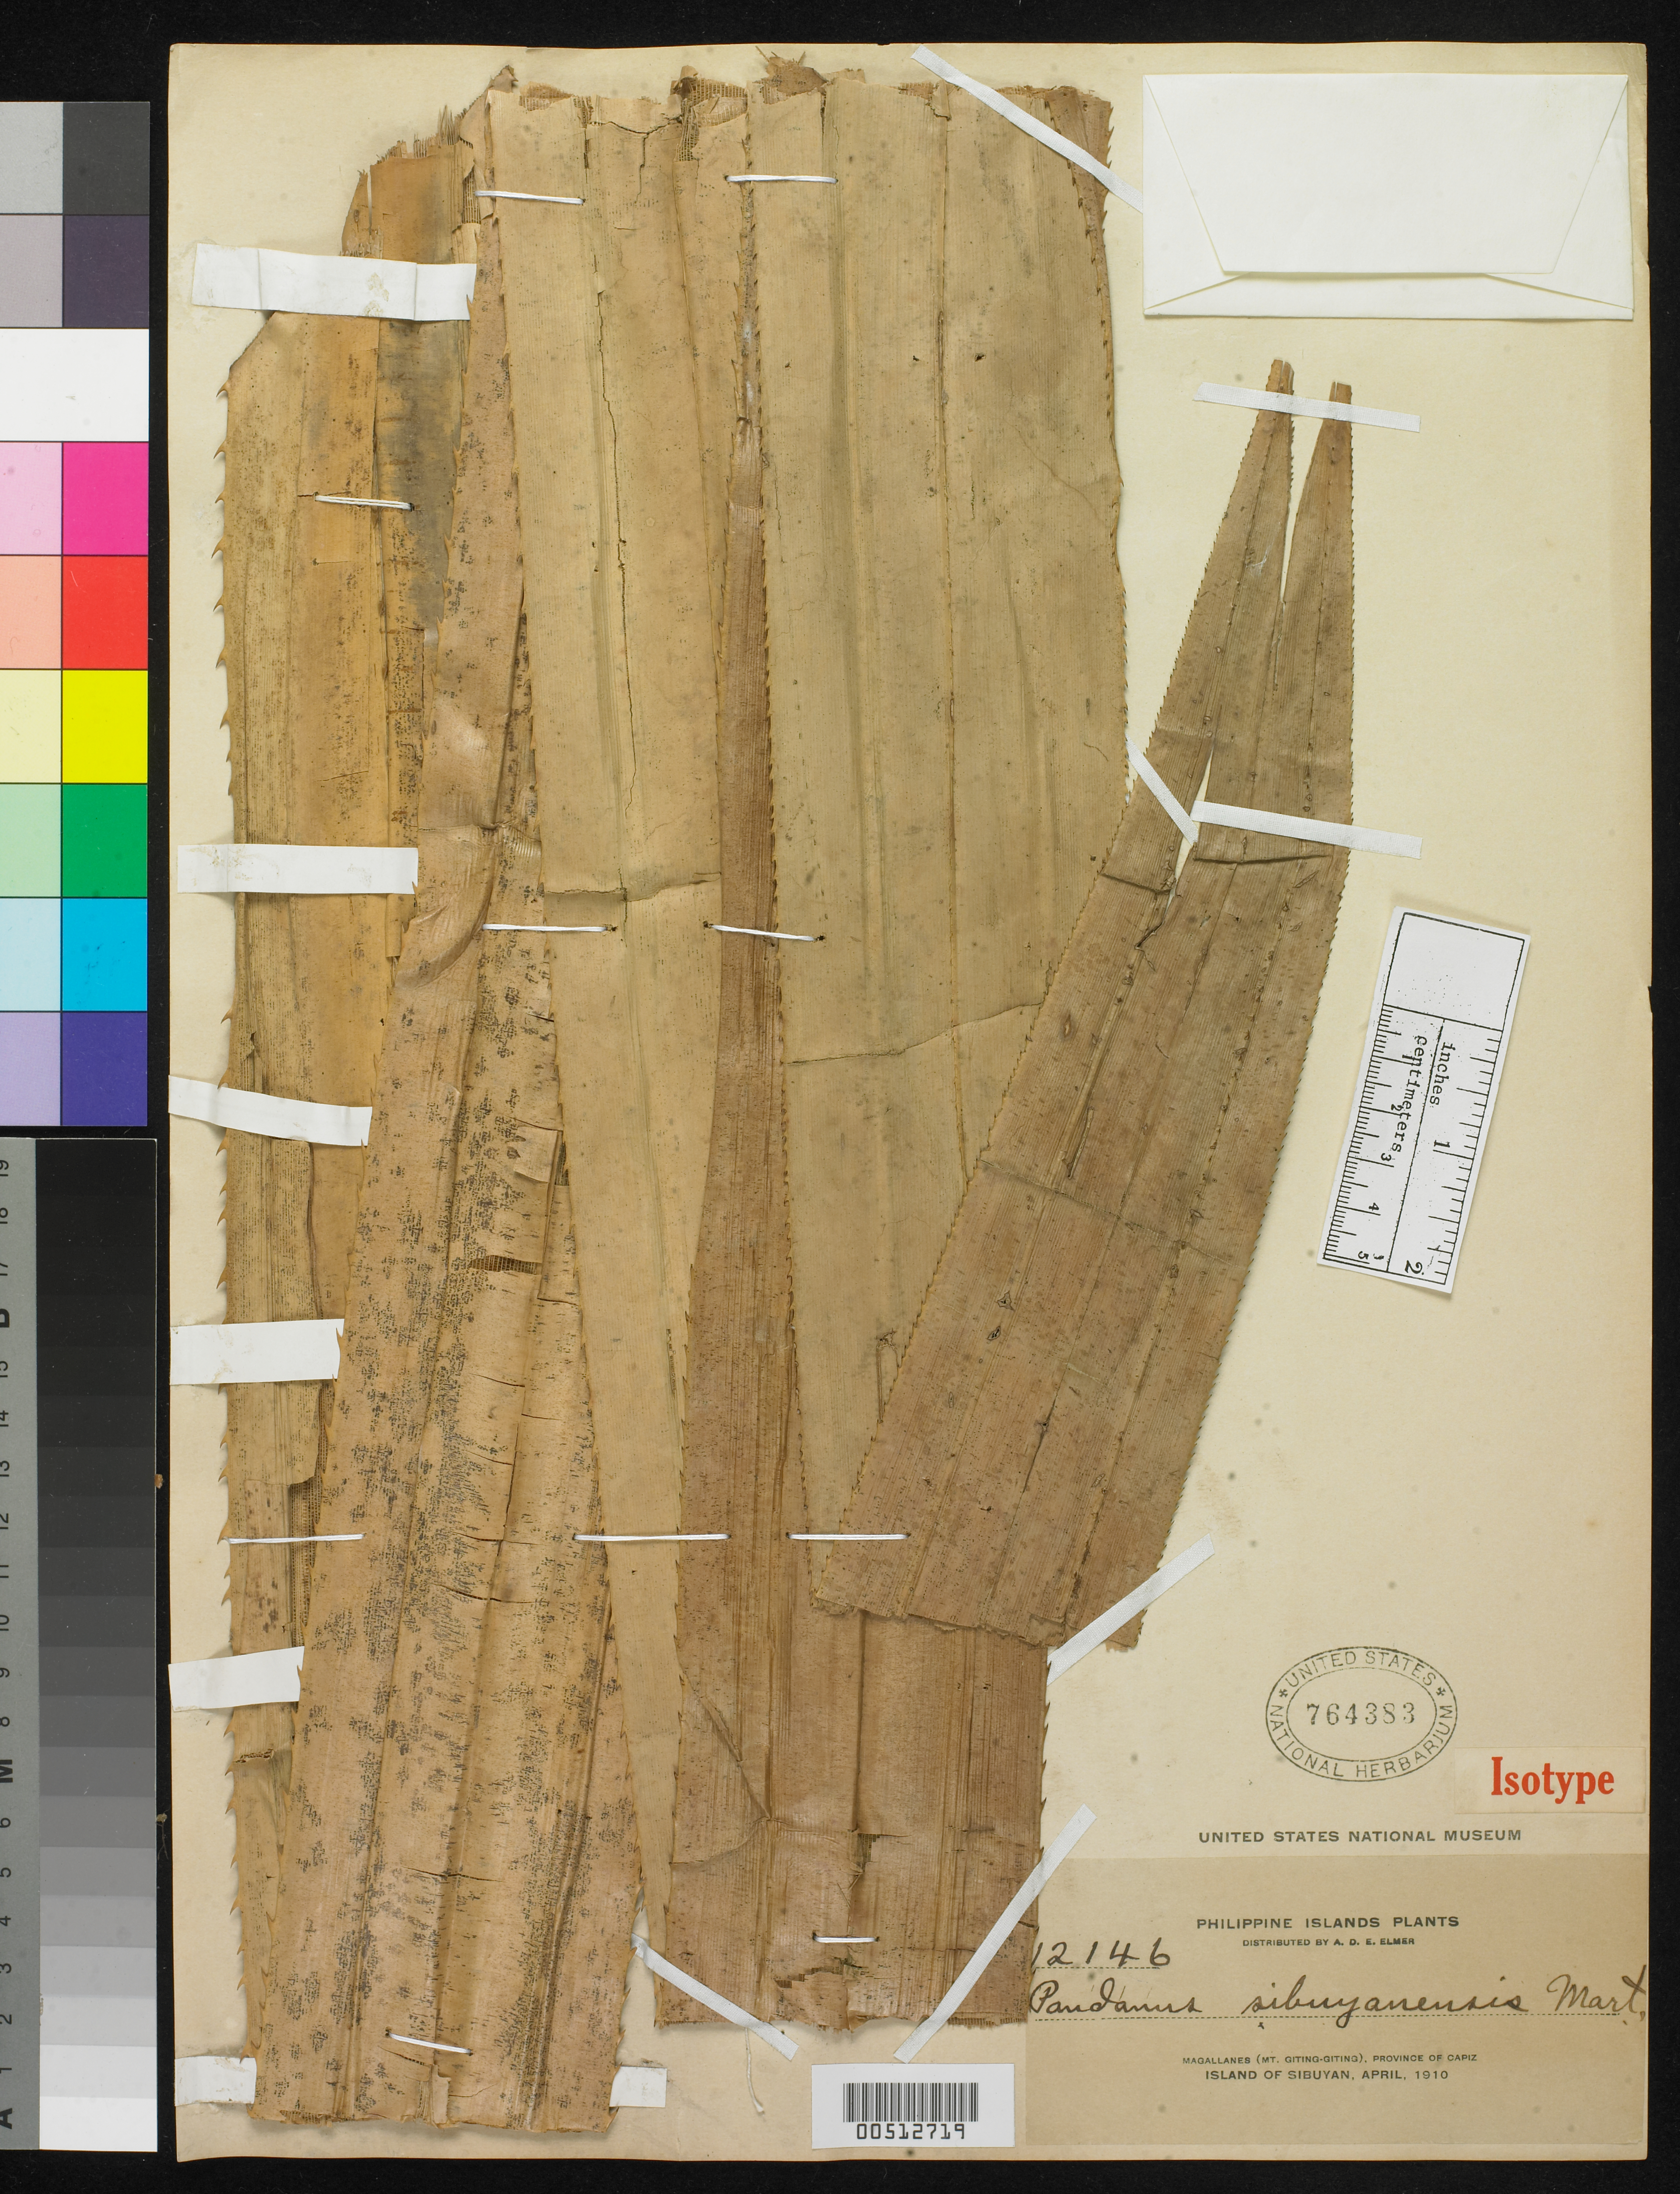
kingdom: Plantae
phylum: Tracheophyta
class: Liliopsida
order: Pandanales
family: Pandanaceae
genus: Pandanus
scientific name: Pandanus sibuyanensis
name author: Martelli in Elmer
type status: Isotype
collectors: A. D. E. Elmer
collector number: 12146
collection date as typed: Apr 1910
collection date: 1910-04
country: Philippines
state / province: Mimaropa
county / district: Romblon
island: Sibuyan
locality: Magallanes, Mount Giting-Giting.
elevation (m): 305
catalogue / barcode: US 764383